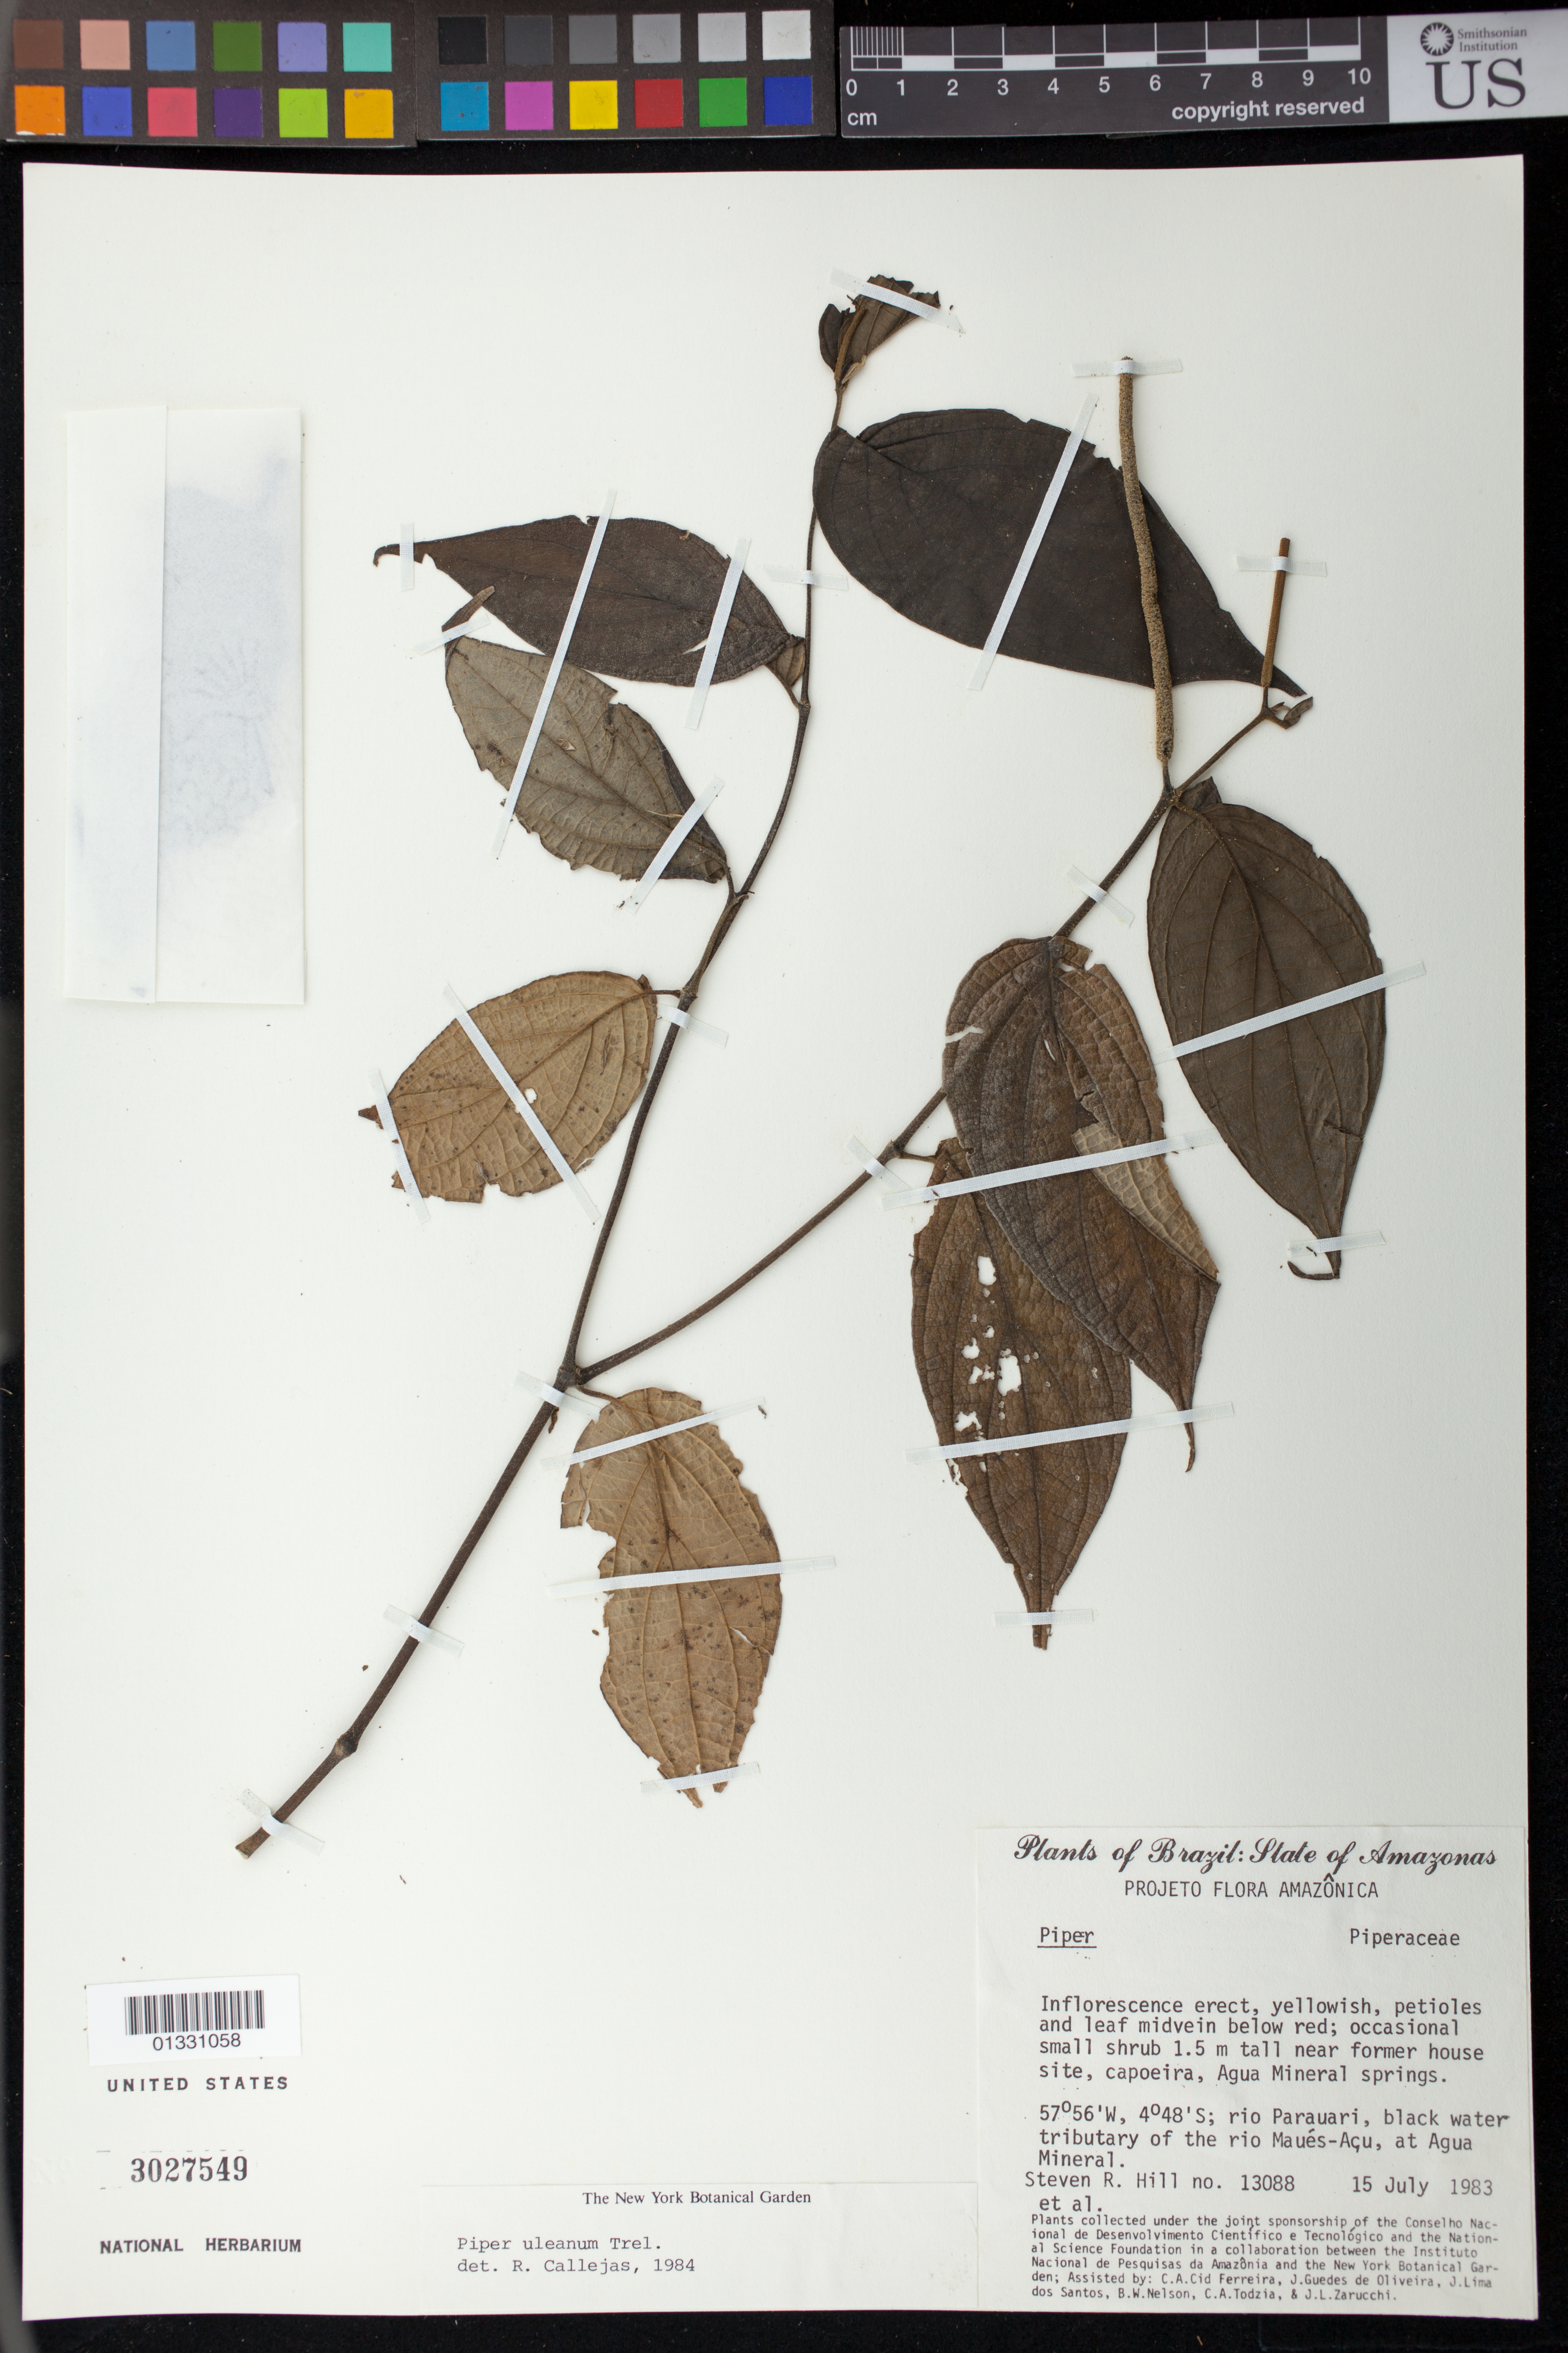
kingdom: Plantae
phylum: Tracheophyta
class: Magnoliopsida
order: Piperales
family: Piperaceae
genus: Piper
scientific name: Piper uleanum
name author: Trel.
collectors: S. R. Hill et al.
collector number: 13088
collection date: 1983-07-15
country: Brazil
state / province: Amazonas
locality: Rio Parauari, black water tributary of the rio Maués-Açu, at Agua Mineral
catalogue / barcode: US 3027549